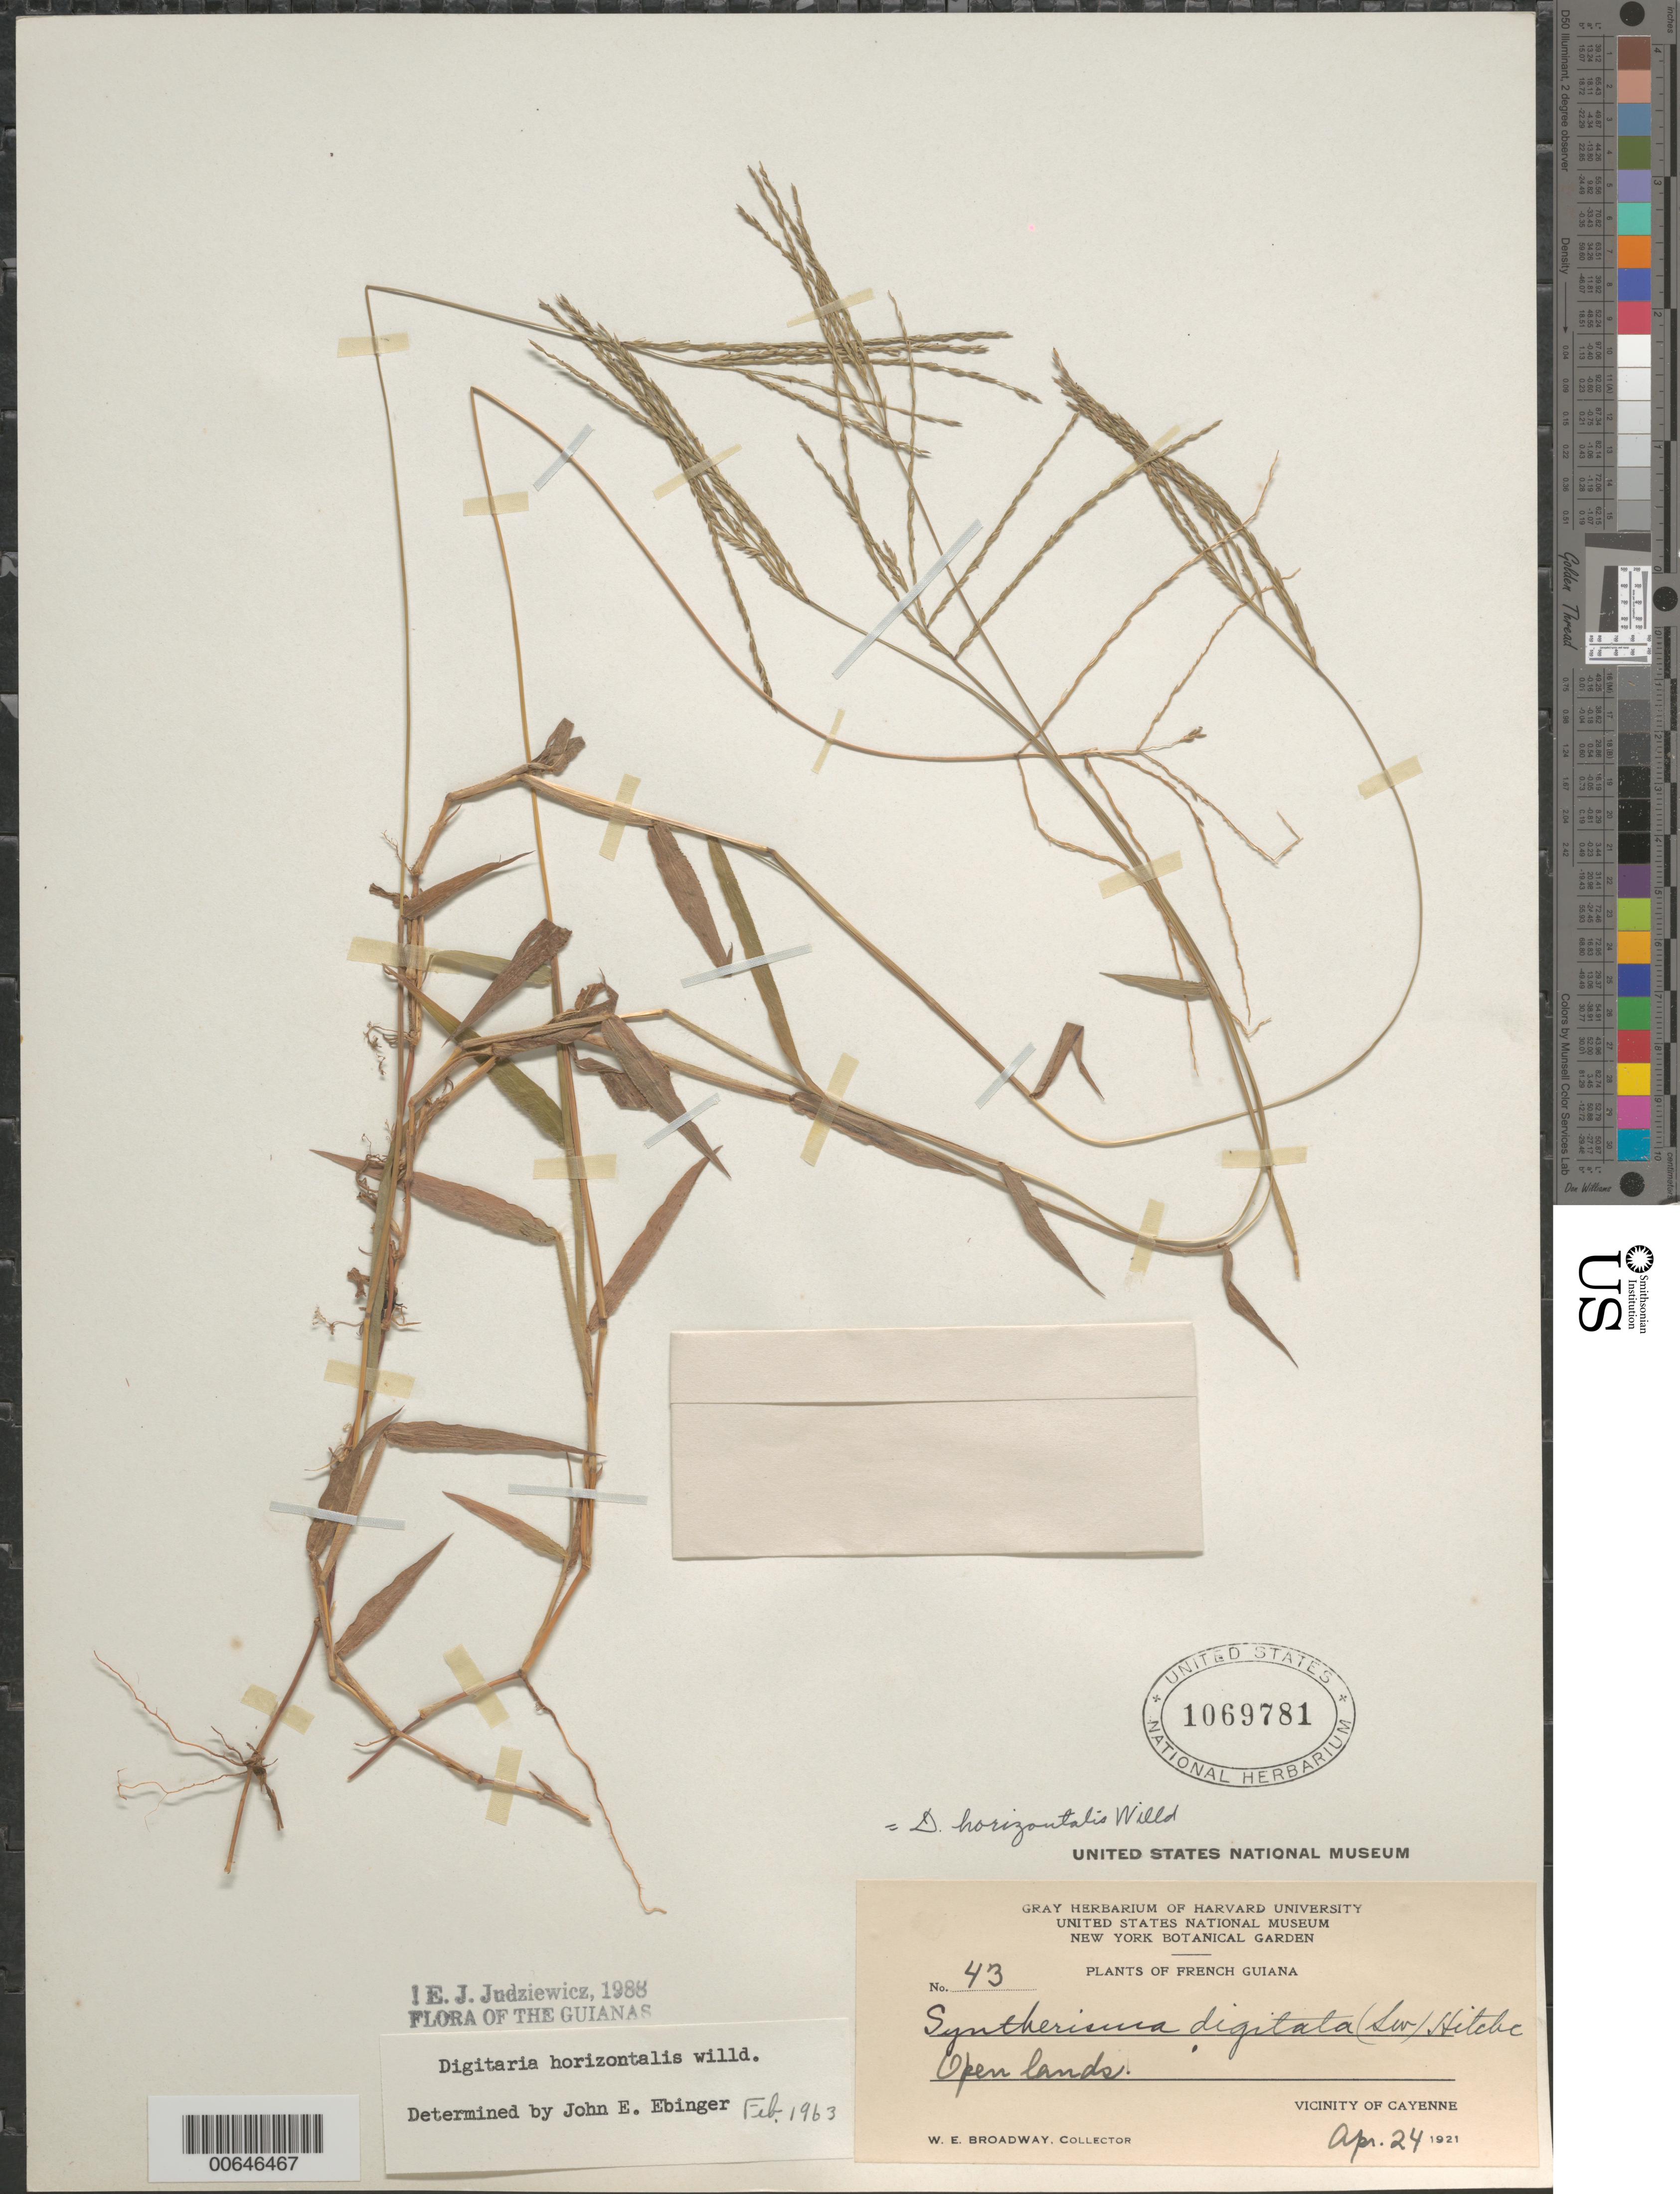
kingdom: Plantae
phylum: Tracheophyta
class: Liliopsida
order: Poales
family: Poaceae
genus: Digitaria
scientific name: Digitaria horizontalis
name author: Willd.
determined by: Judziewicz, E. J.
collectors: W. E. Broadway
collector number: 43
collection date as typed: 24-Apr-21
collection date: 1921-04-24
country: French Guiana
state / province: Cayenne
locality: Cayenne, vic.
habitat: Open lands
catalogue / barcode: US 1069781